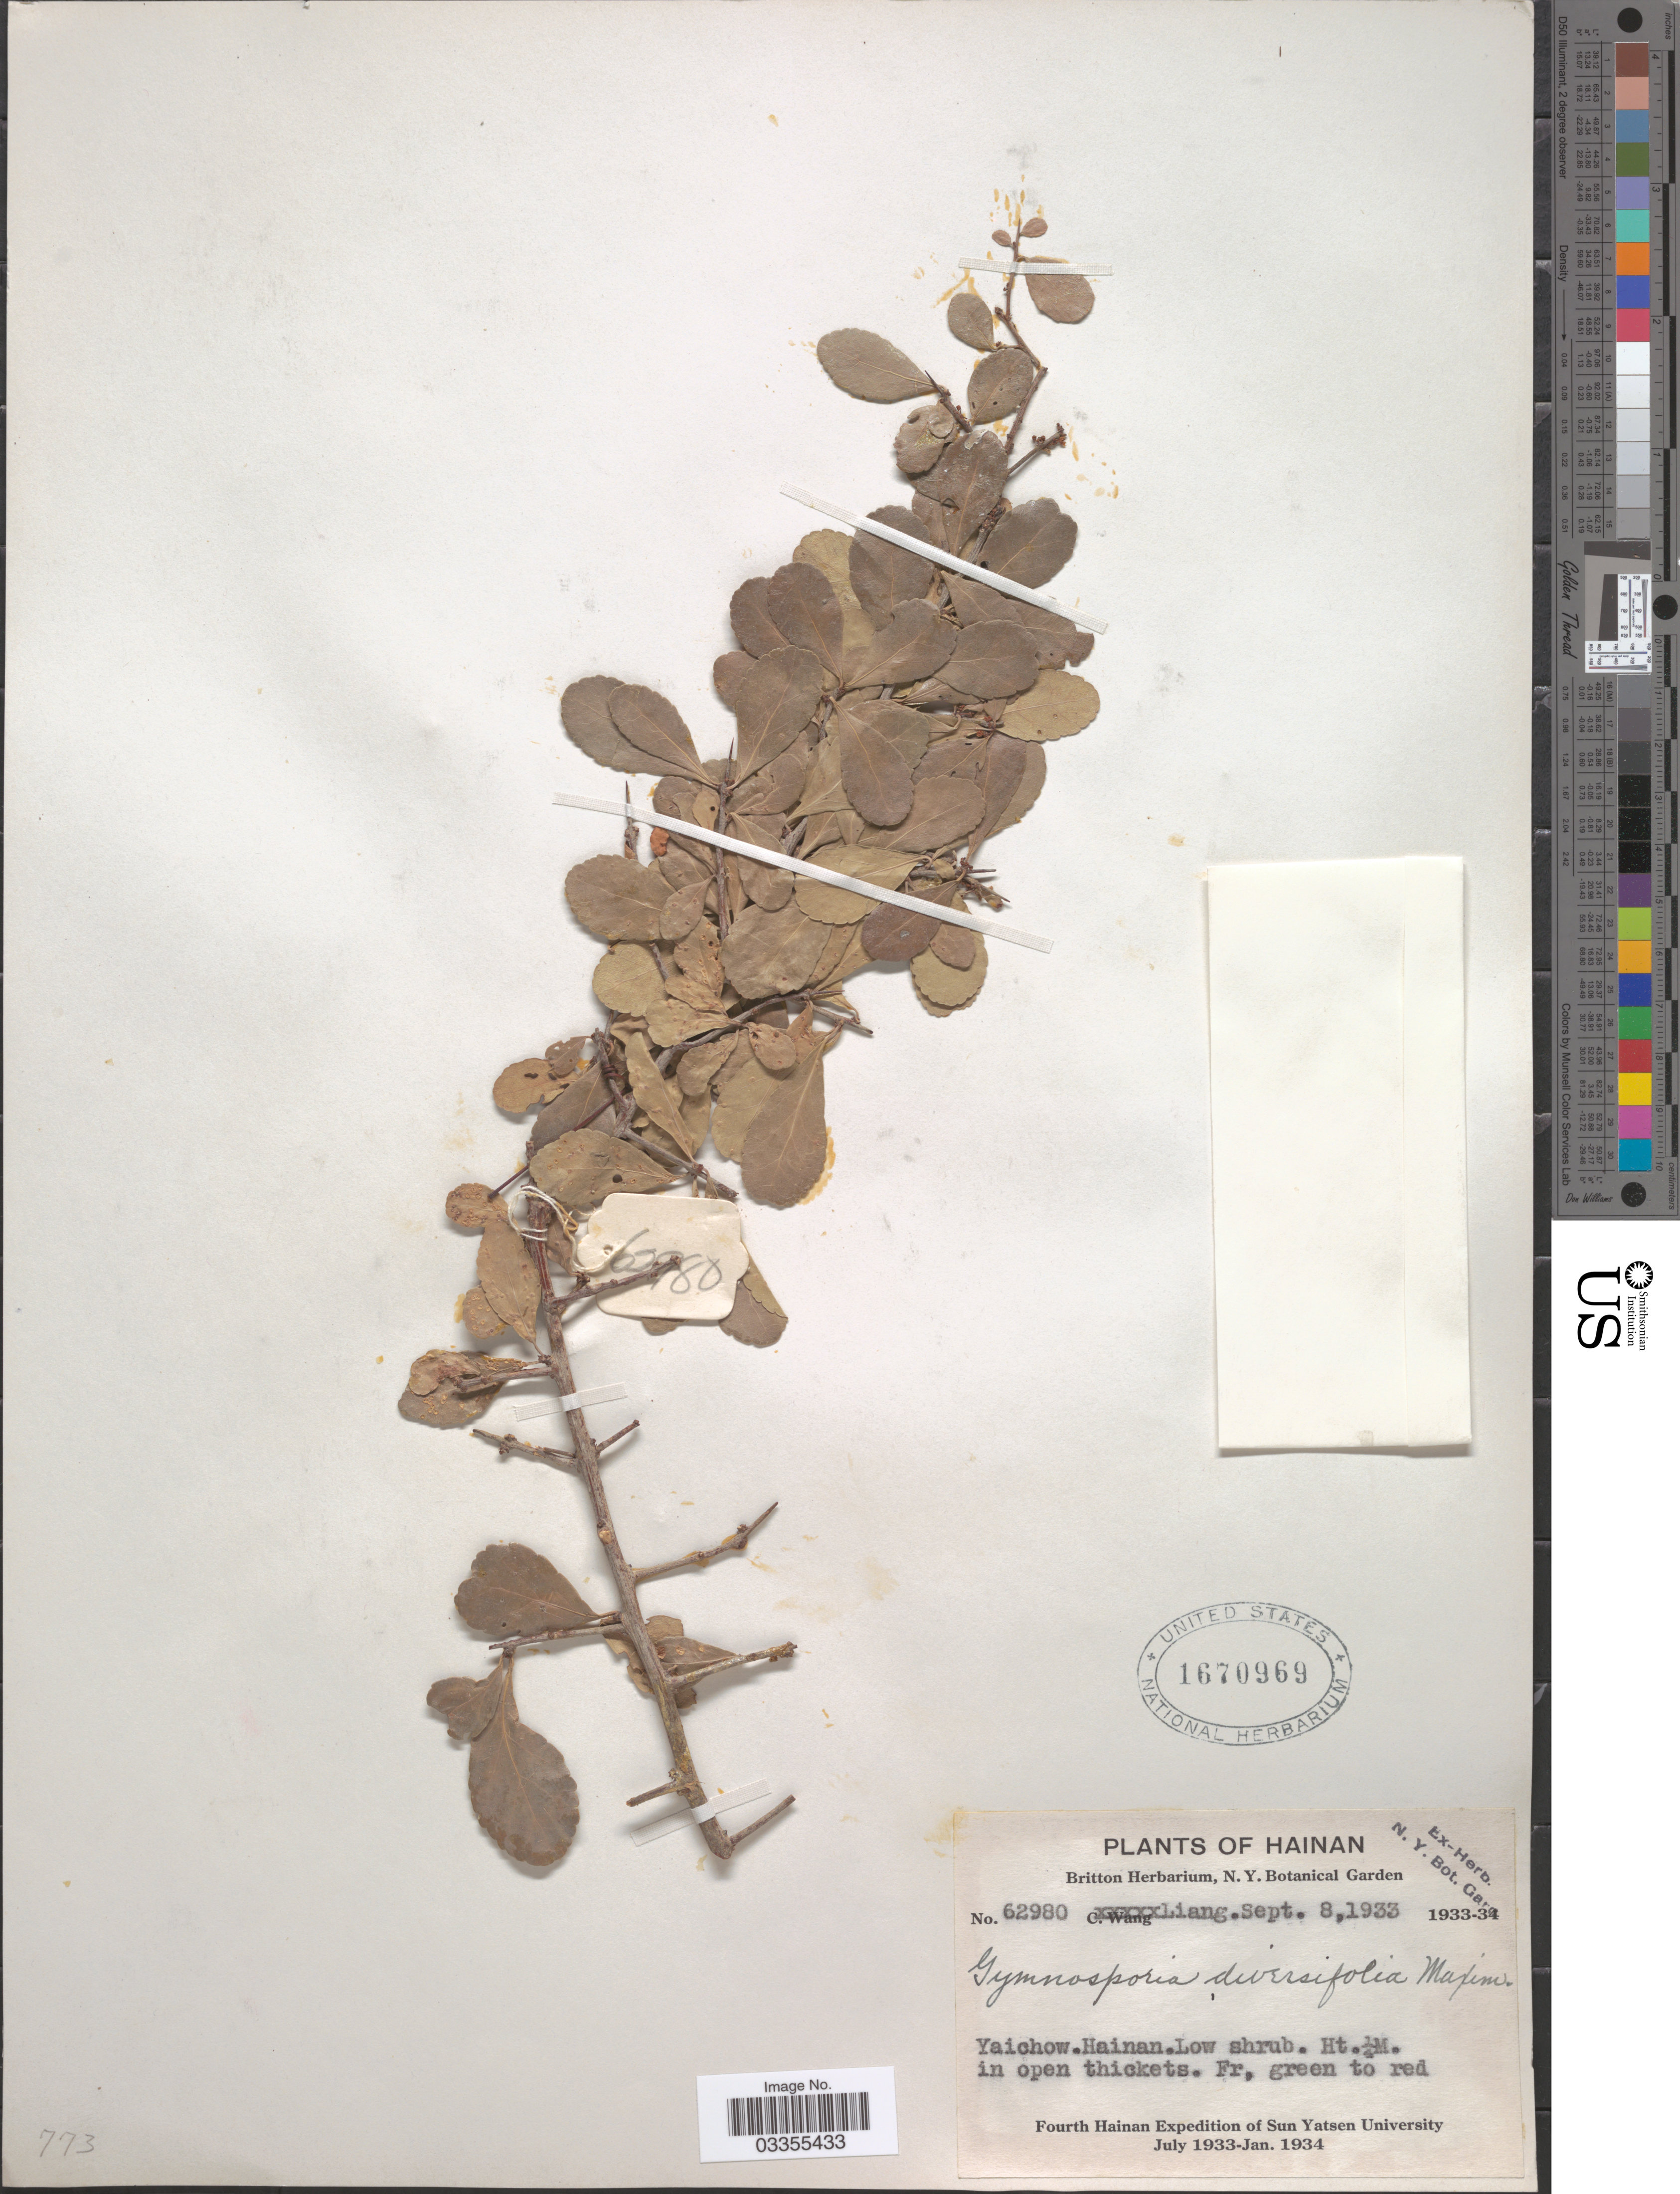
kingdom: Plantae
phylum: Tracheophyta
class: Magnoliopsida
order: Celastrales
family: Celastraceae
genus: Gymnosporia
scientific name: Gymnosporia diversifolia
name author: Maxim.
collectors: -. Liang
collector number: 62980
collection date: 1933-09-08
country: China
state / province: Hainan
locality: Yaichow.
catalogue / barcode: US 1670969